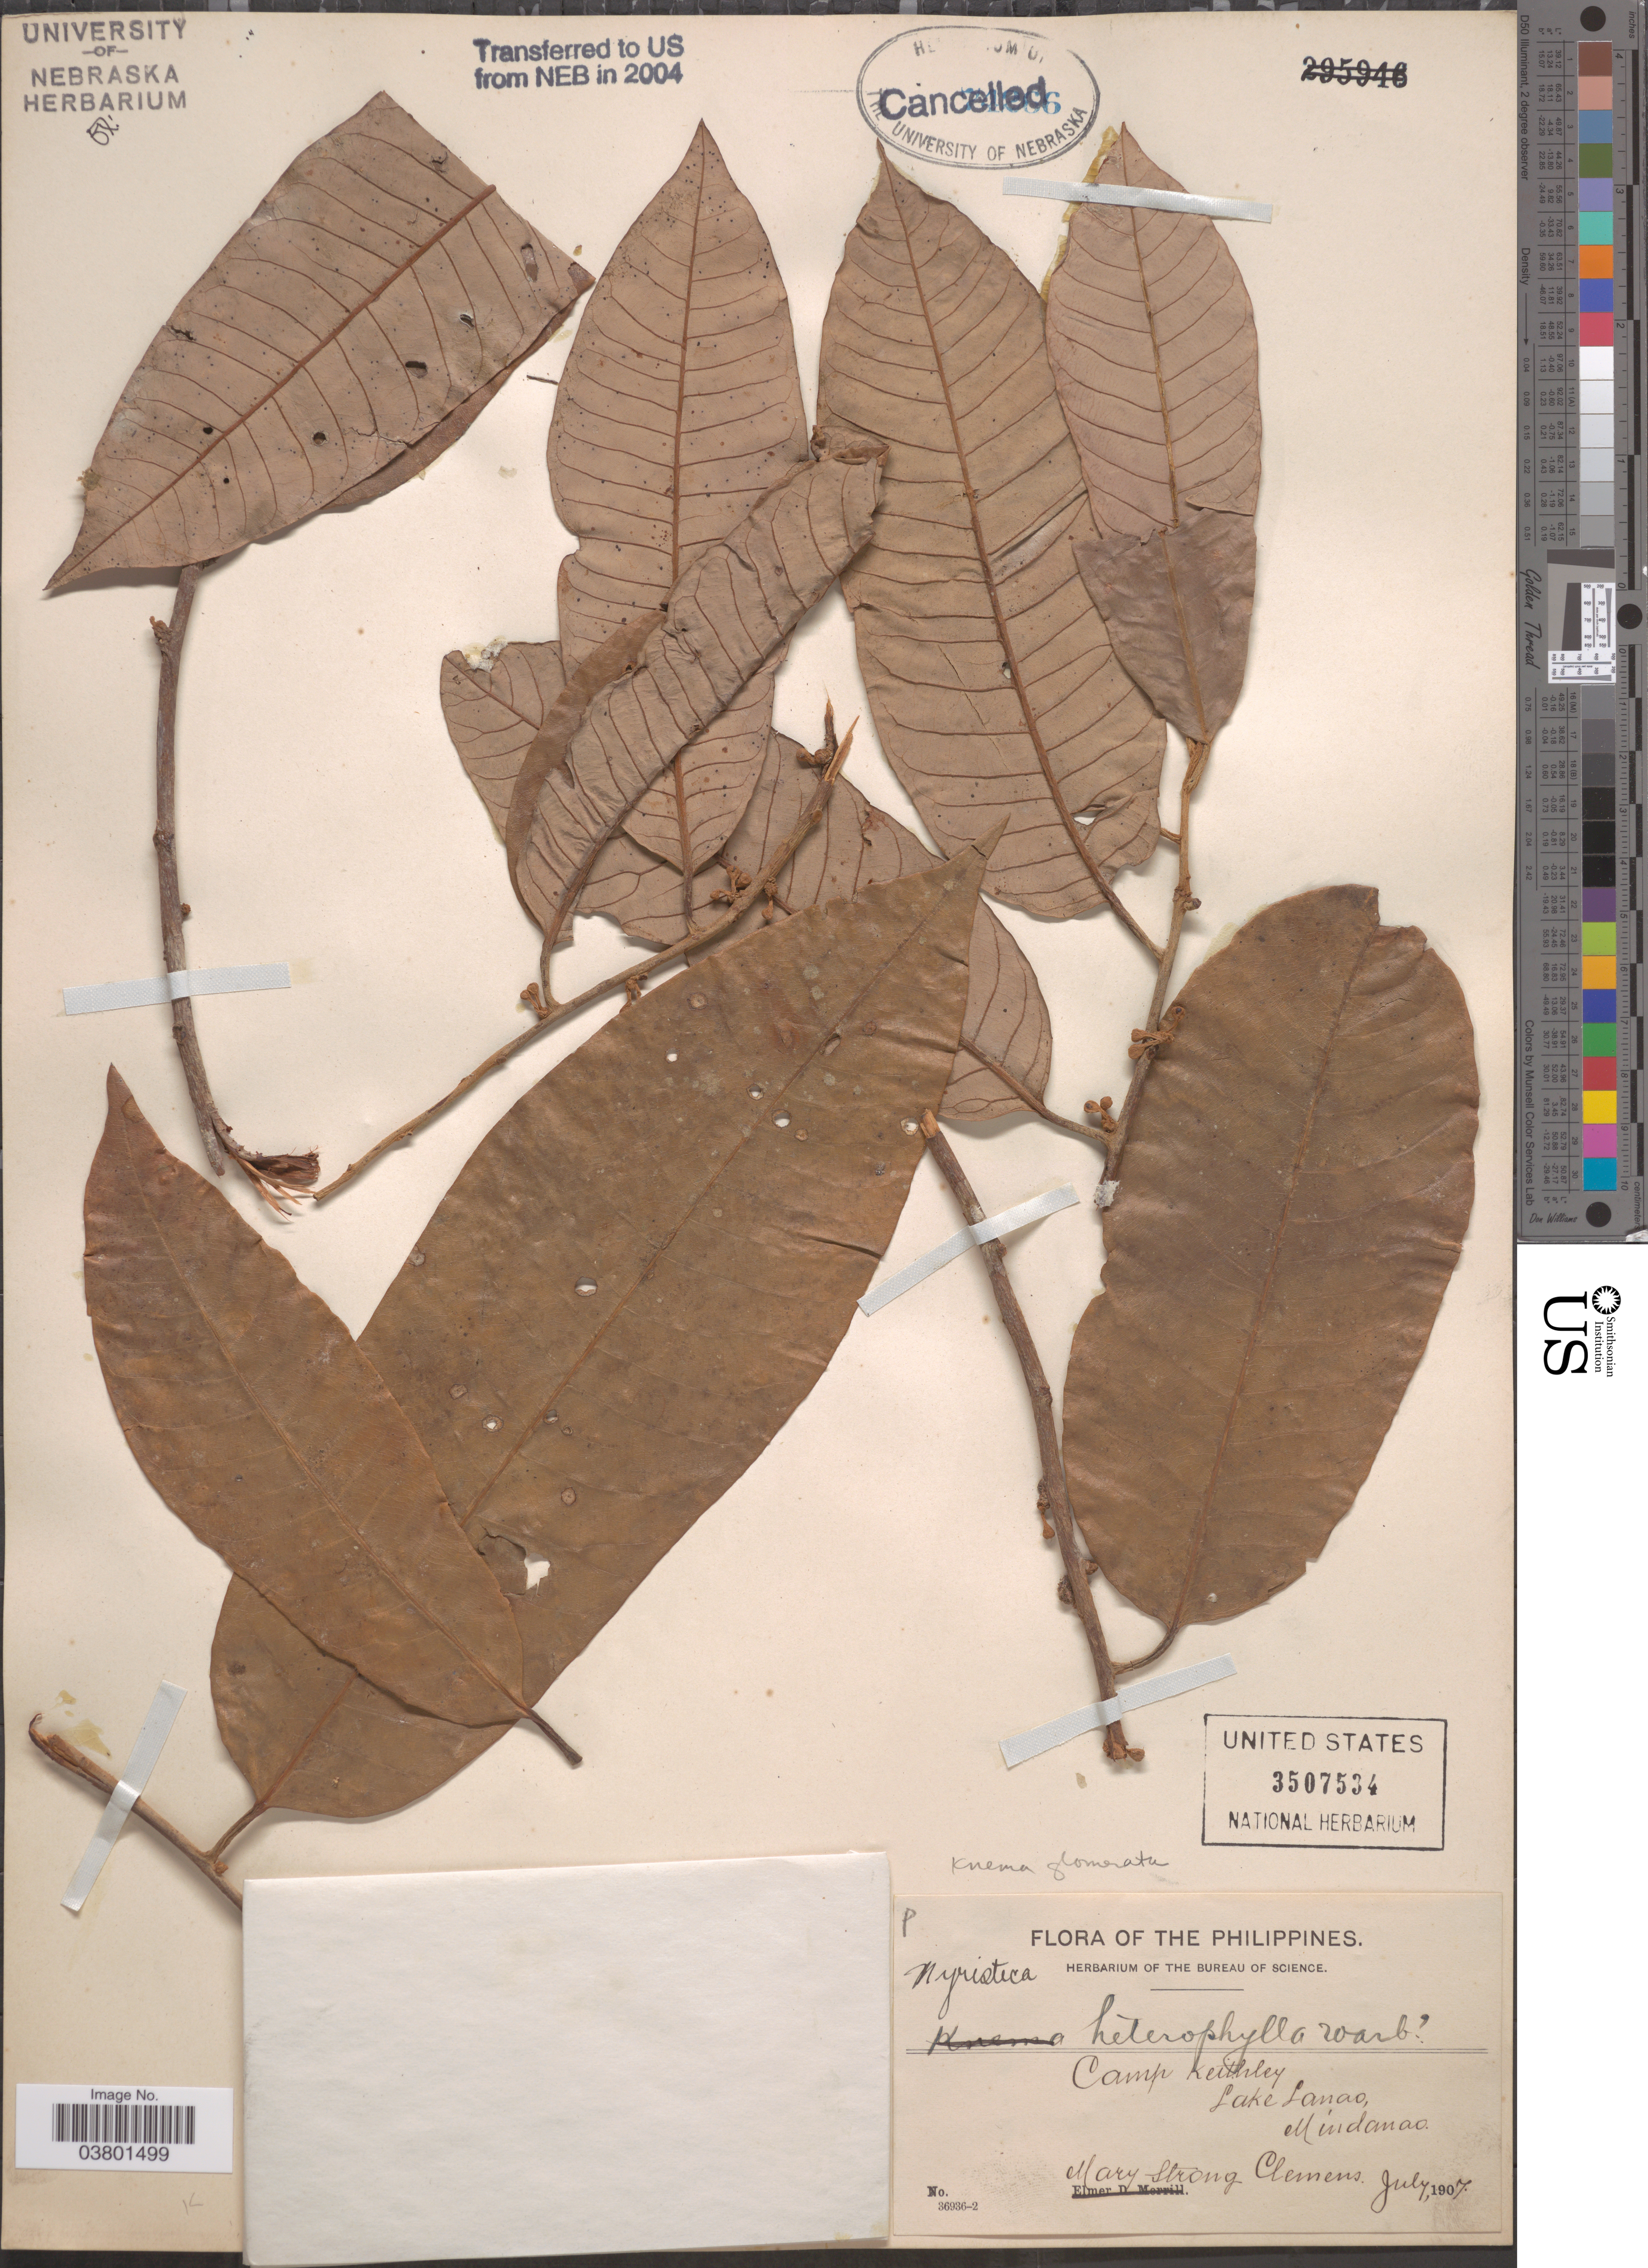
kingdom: Plantae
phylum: Tracheophyta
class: Magnoliopsida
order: Magnoliales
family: Myristicaceae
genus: Knema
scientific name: Knema glomerata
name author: (Blanco) Merr.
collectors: M. S. Clemens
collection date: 1907-07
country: Philippines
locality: Camp Keithley. Lake Lanao, Mindanao.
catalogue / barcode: US 3507534